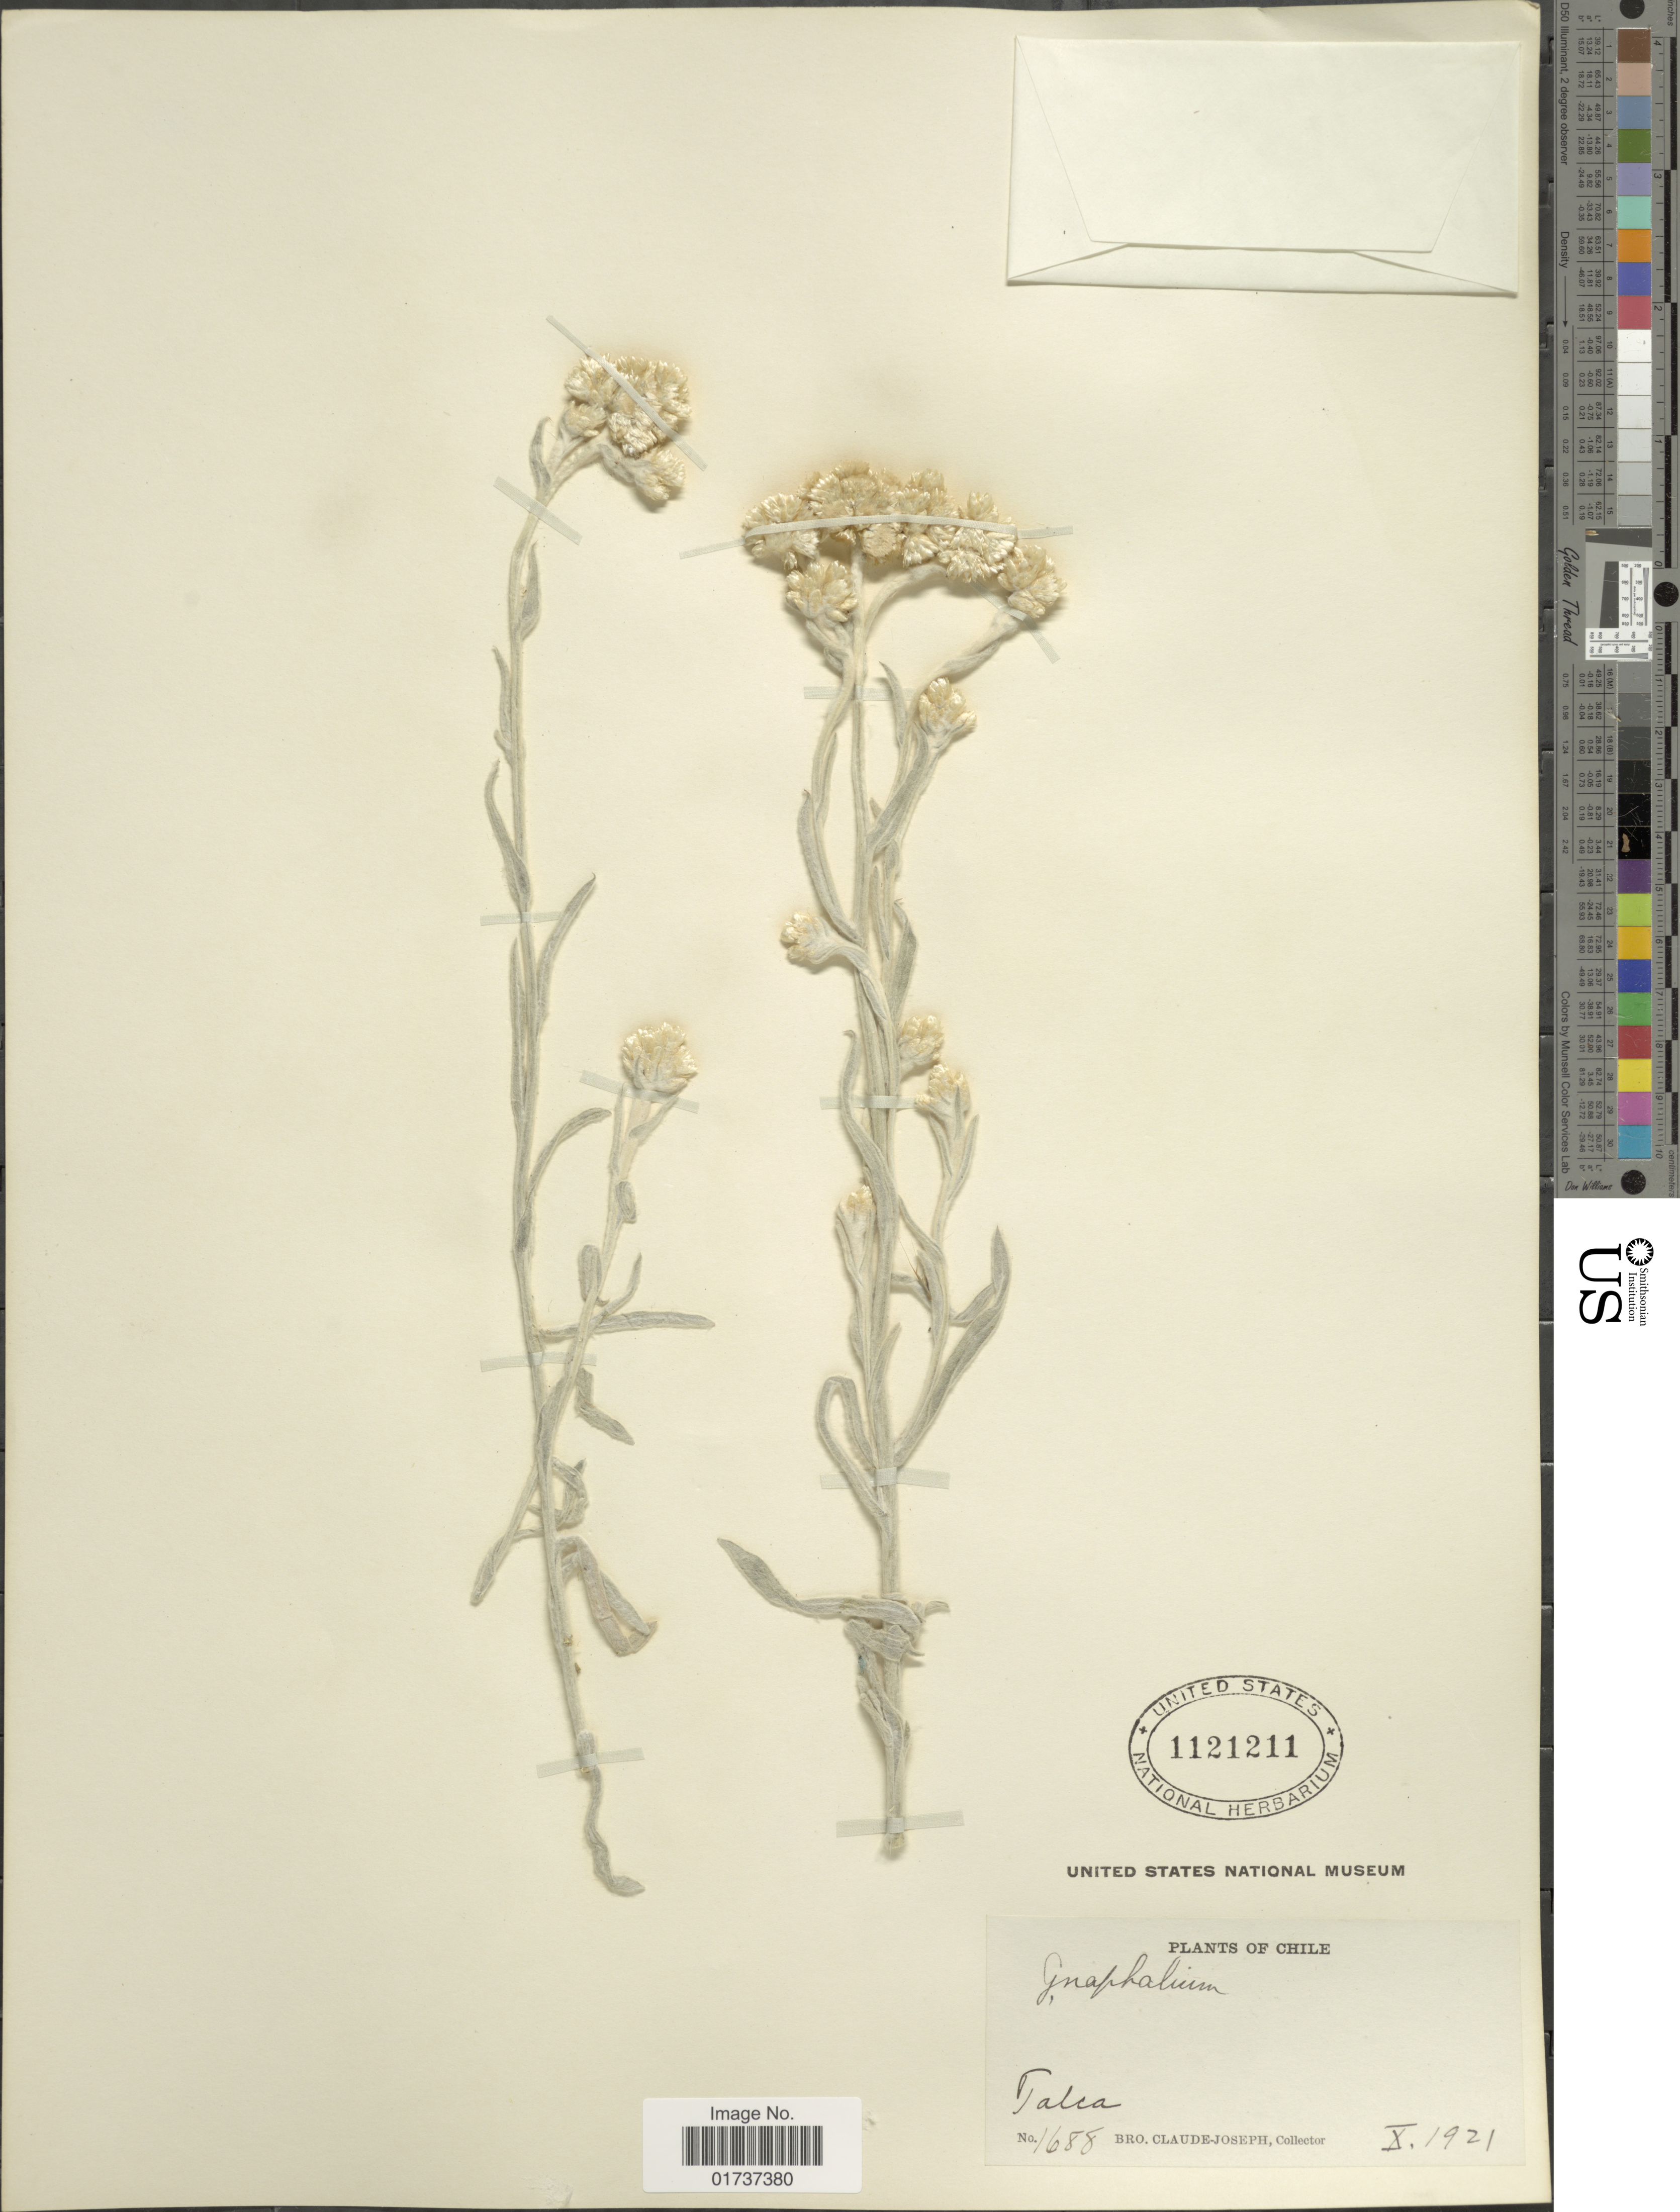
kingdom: Plantae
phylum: Tracheophyta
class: Magnoliopsida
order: Asterales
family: Asteraceae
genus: Gnaphalium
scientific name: Gnaphalium sp.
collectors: Bro. Claude-Joseph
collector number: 1688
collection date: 1921-10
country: Chile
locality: Talca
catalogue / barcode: US 1121211